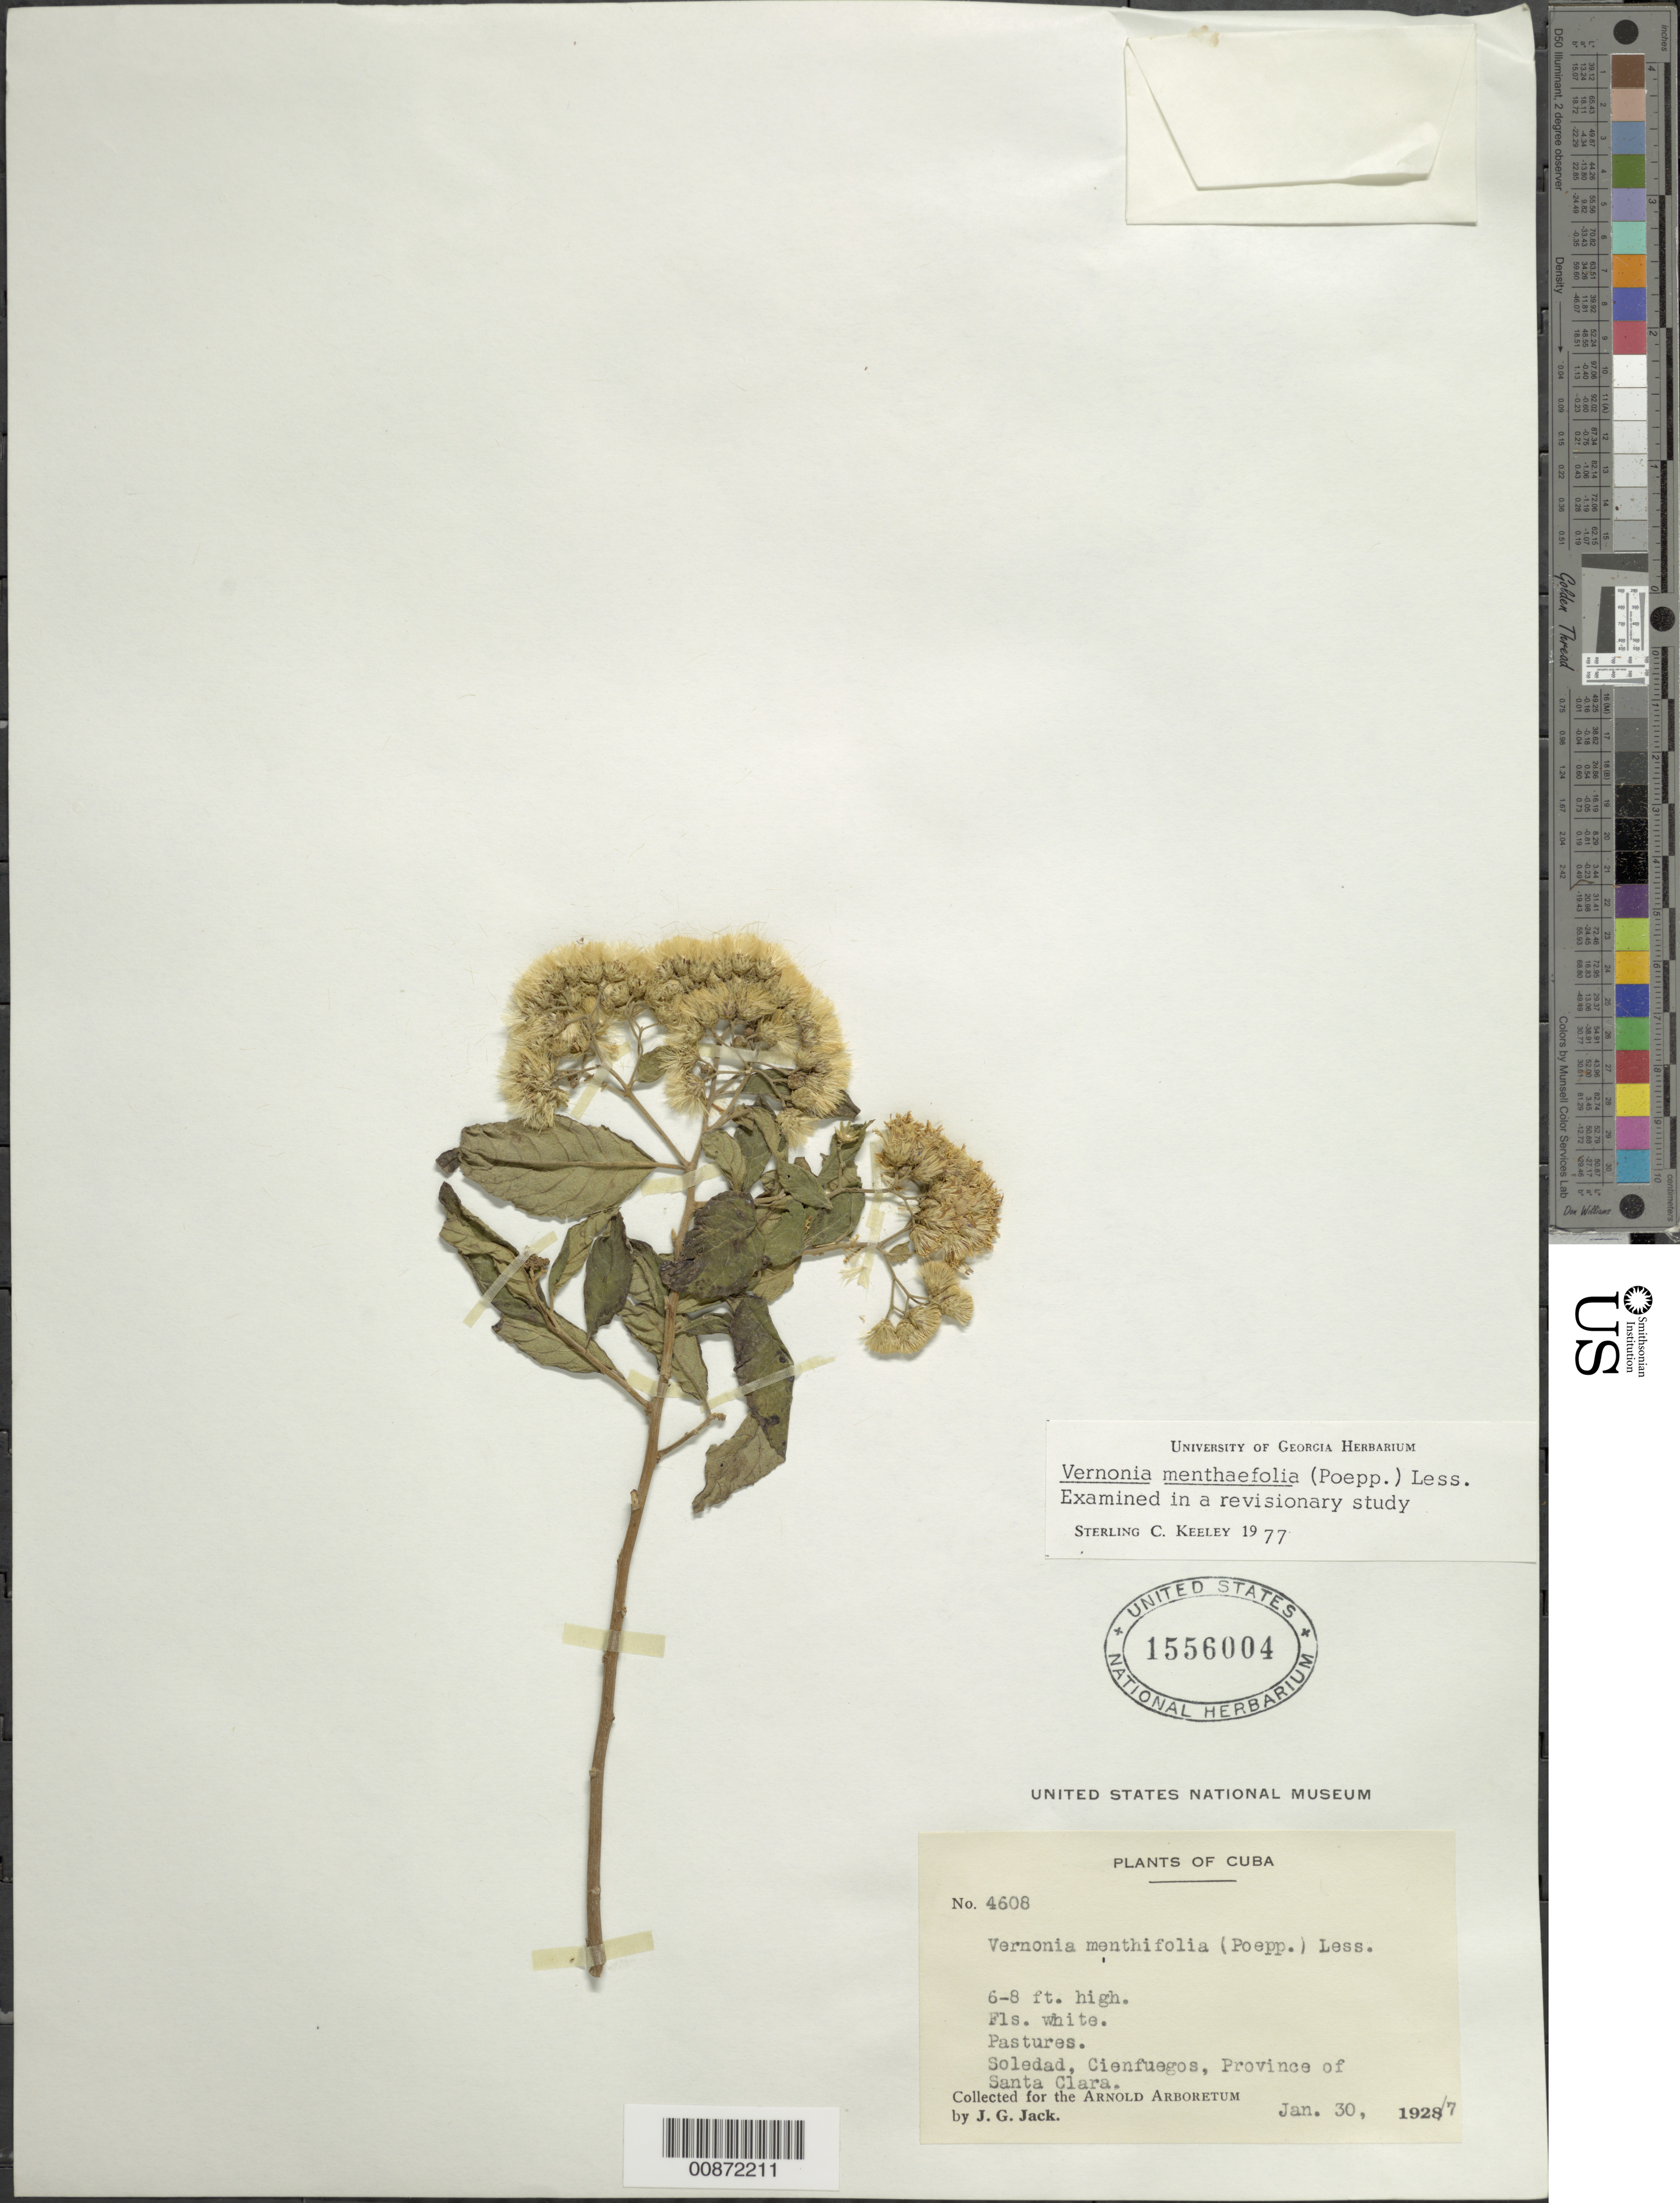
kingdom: Plantae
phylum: Tracheophyta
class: Magnoliopsida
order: Asterales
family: Asteraceae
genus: Vernonanthura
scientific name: Vernonanthura menthifolia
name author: (Poepp. ex Spreng.) H. Rob.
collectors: J. G. Jack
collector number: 4608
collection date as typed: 30 Jan 1927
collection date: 1927-01-30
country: Cuba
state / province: Las Villas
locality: Soledad, Cienfuegos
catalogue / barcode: US 1556004